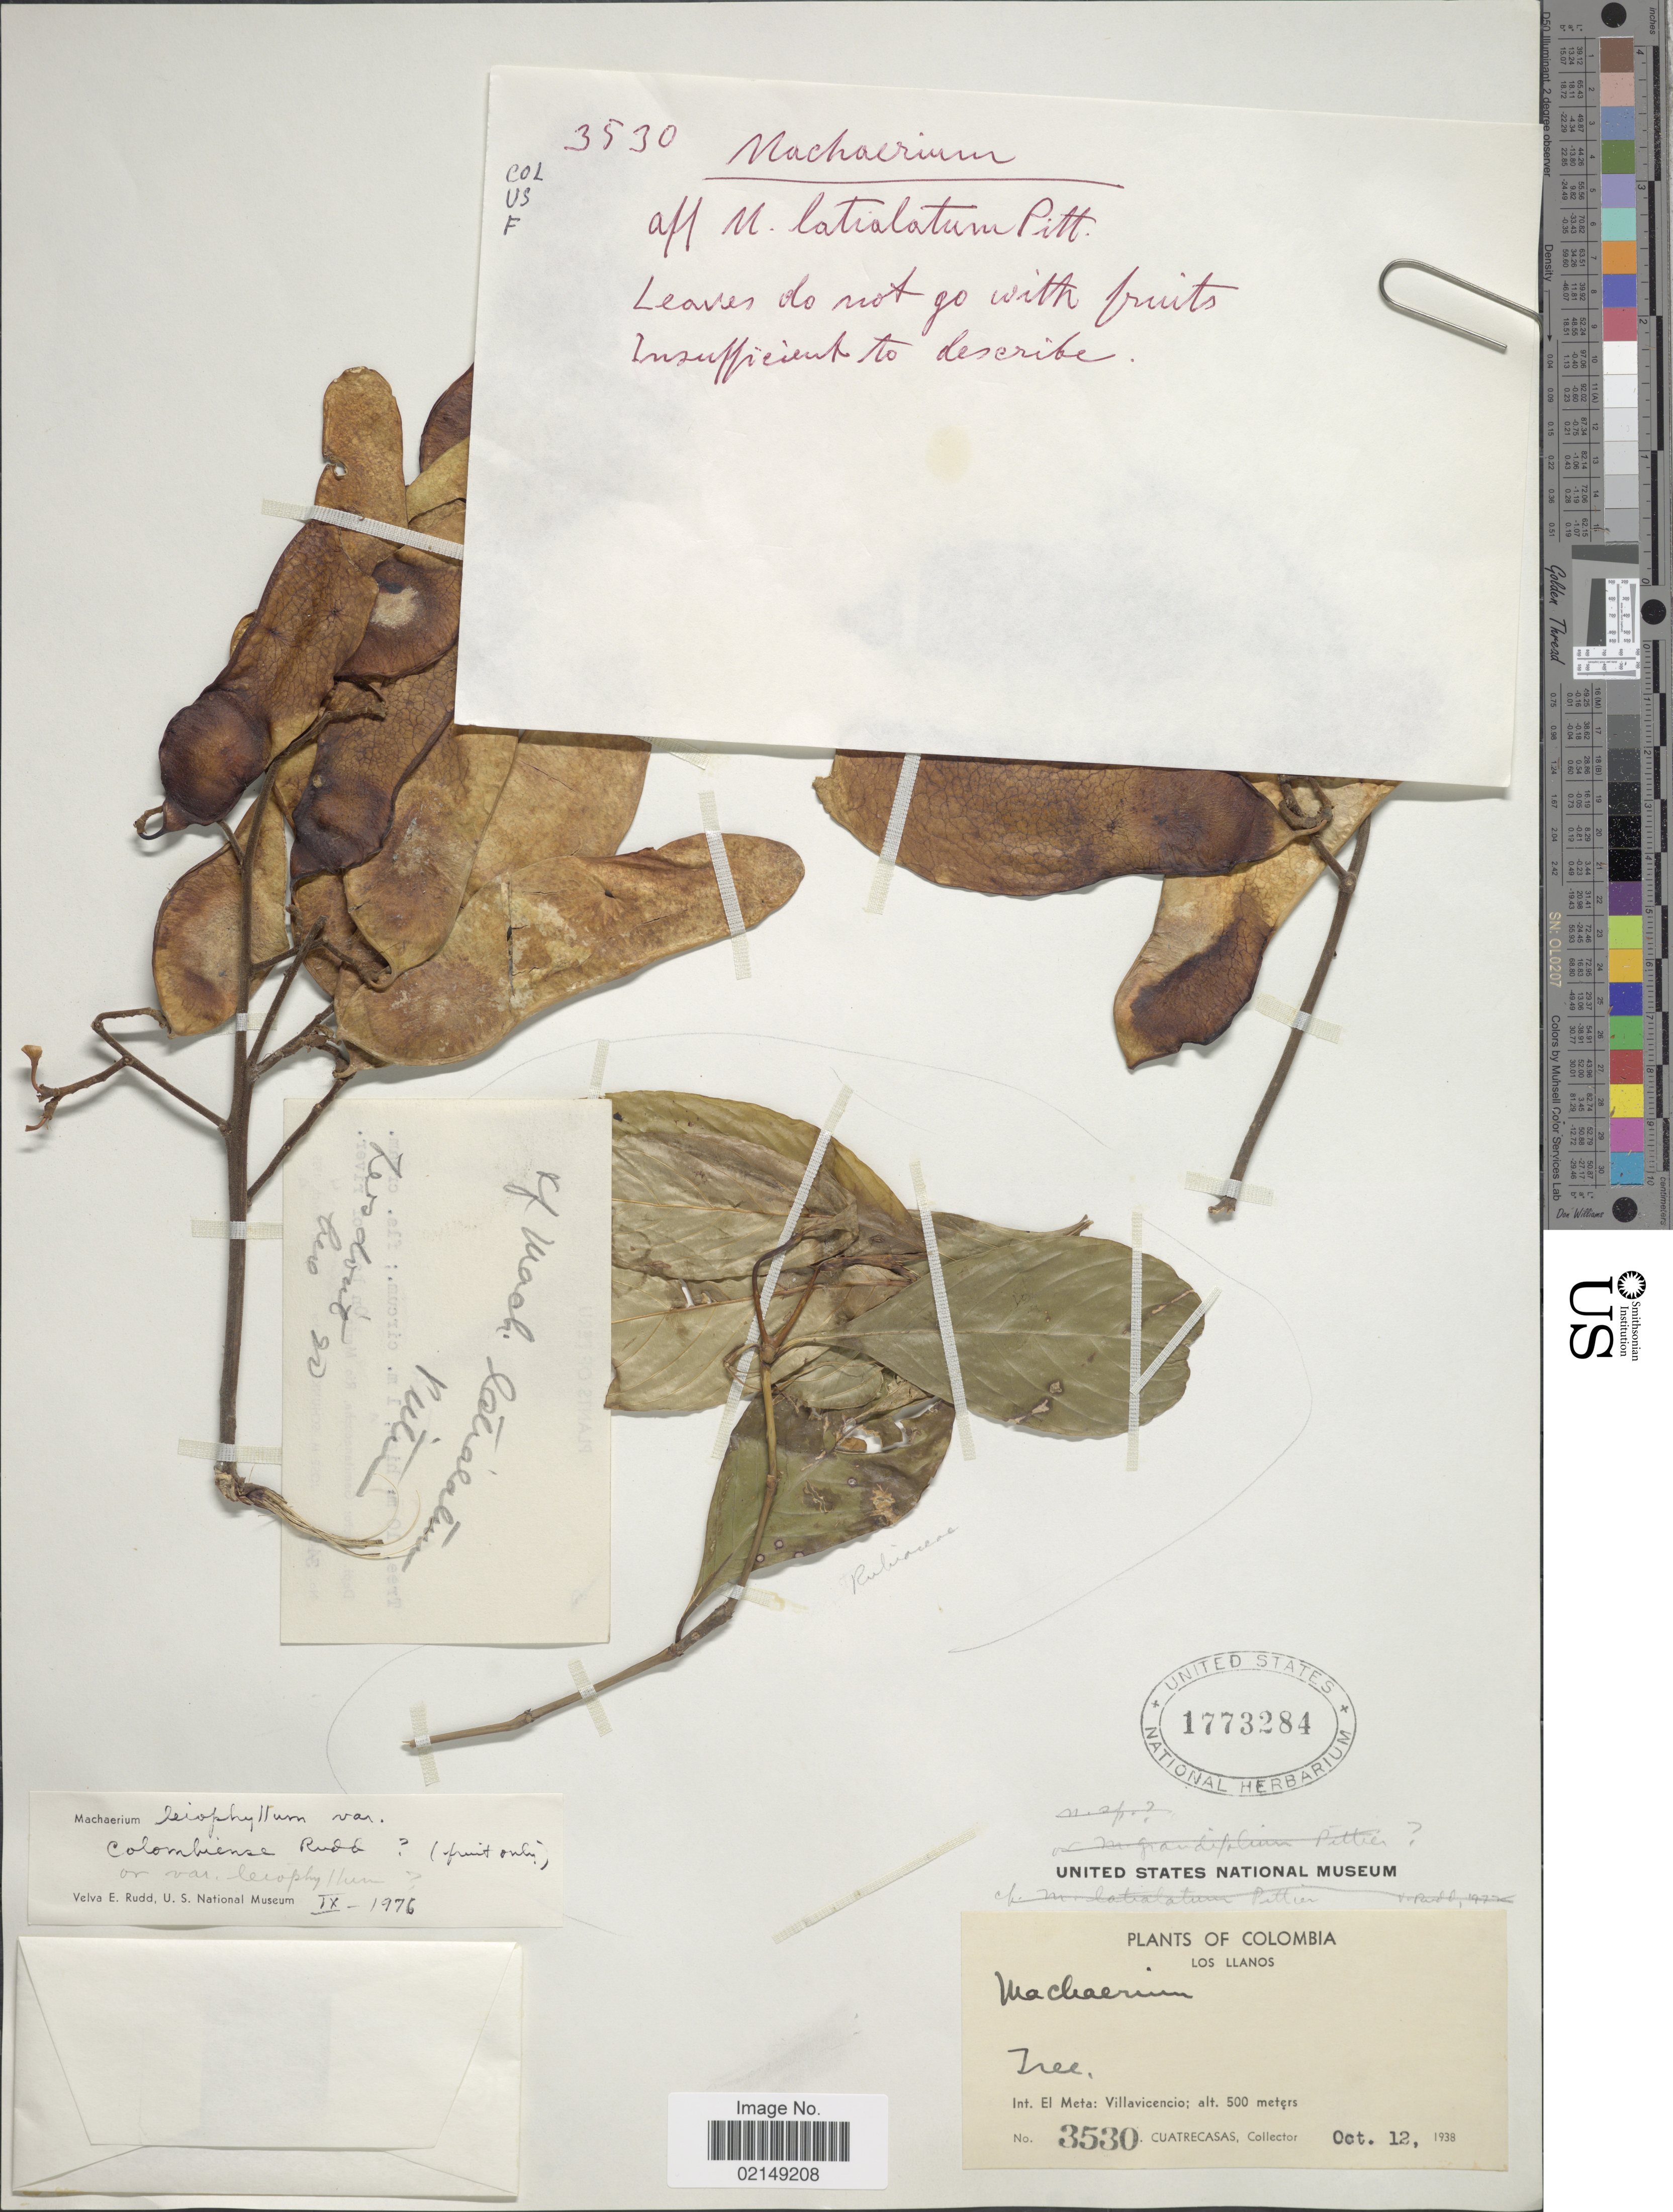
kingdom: Plantae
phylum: Tracheophyta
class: Magnoliopsida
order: Fabales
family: Fabaceae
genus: Machaerium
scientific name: Machaerium leiophyllum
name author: (DC.) Benth.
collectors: Cuatrecasas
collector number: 3530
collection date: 1938-10-12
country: Colombia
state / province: Meta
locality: Los Llanos, Int. El Meta: Villavicencio.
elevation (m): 500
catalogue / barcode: US 1773284